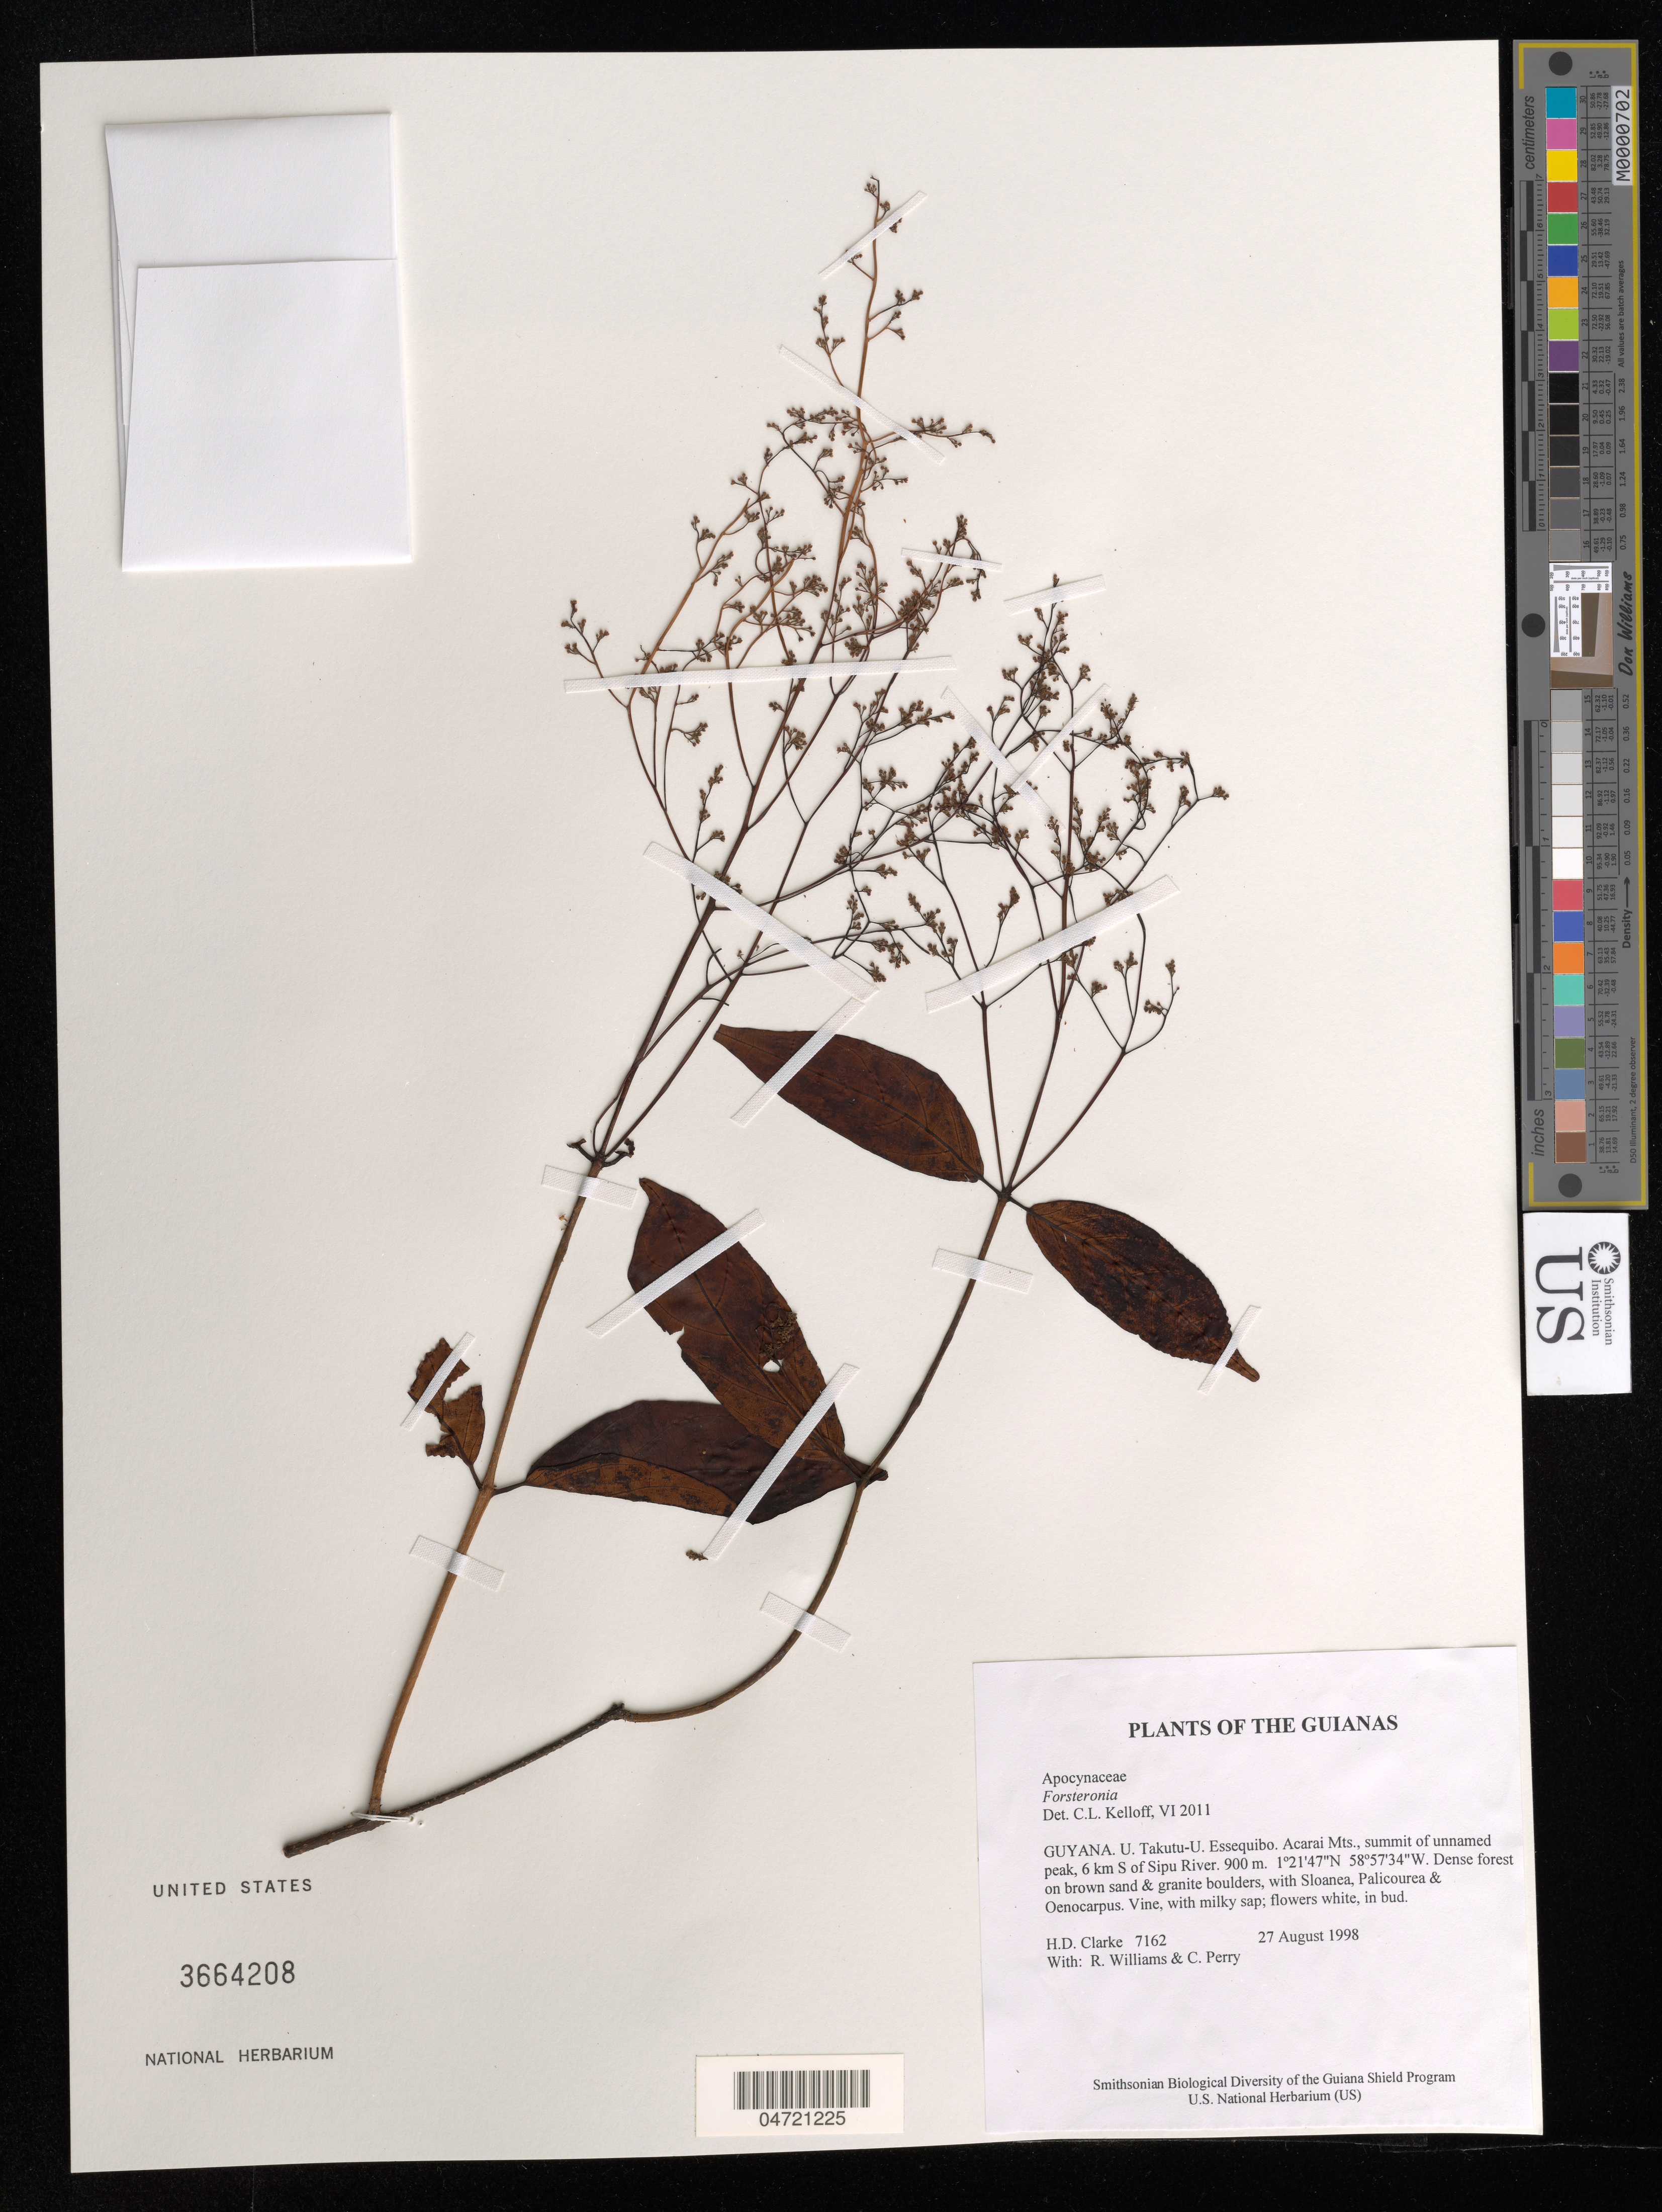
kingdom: Plantae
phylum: Tracheophyta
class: Magnoliopsida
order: Gentianales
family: Apocynaceae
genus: Forsteronia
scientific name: Forsteronia sp.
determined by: Kelloff, Carol L., (US), Smithsonian Institution - National Museum of Natural History (UNITED STATES)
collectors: H. D. Clarke, R. Williams & C. Perry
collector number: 7162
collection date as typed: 27 August 1998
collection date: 1998-08-27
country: Guyana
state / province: U. Takutu-U. Essequibo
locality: Acarai Mts., summit of unnamed peak, 6 km S of Sipu River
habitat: Dense forest on brown sand & granite boulders, with Sloanea, Palicourea & Oenocarpus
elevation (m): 900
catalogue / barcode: US 3664208